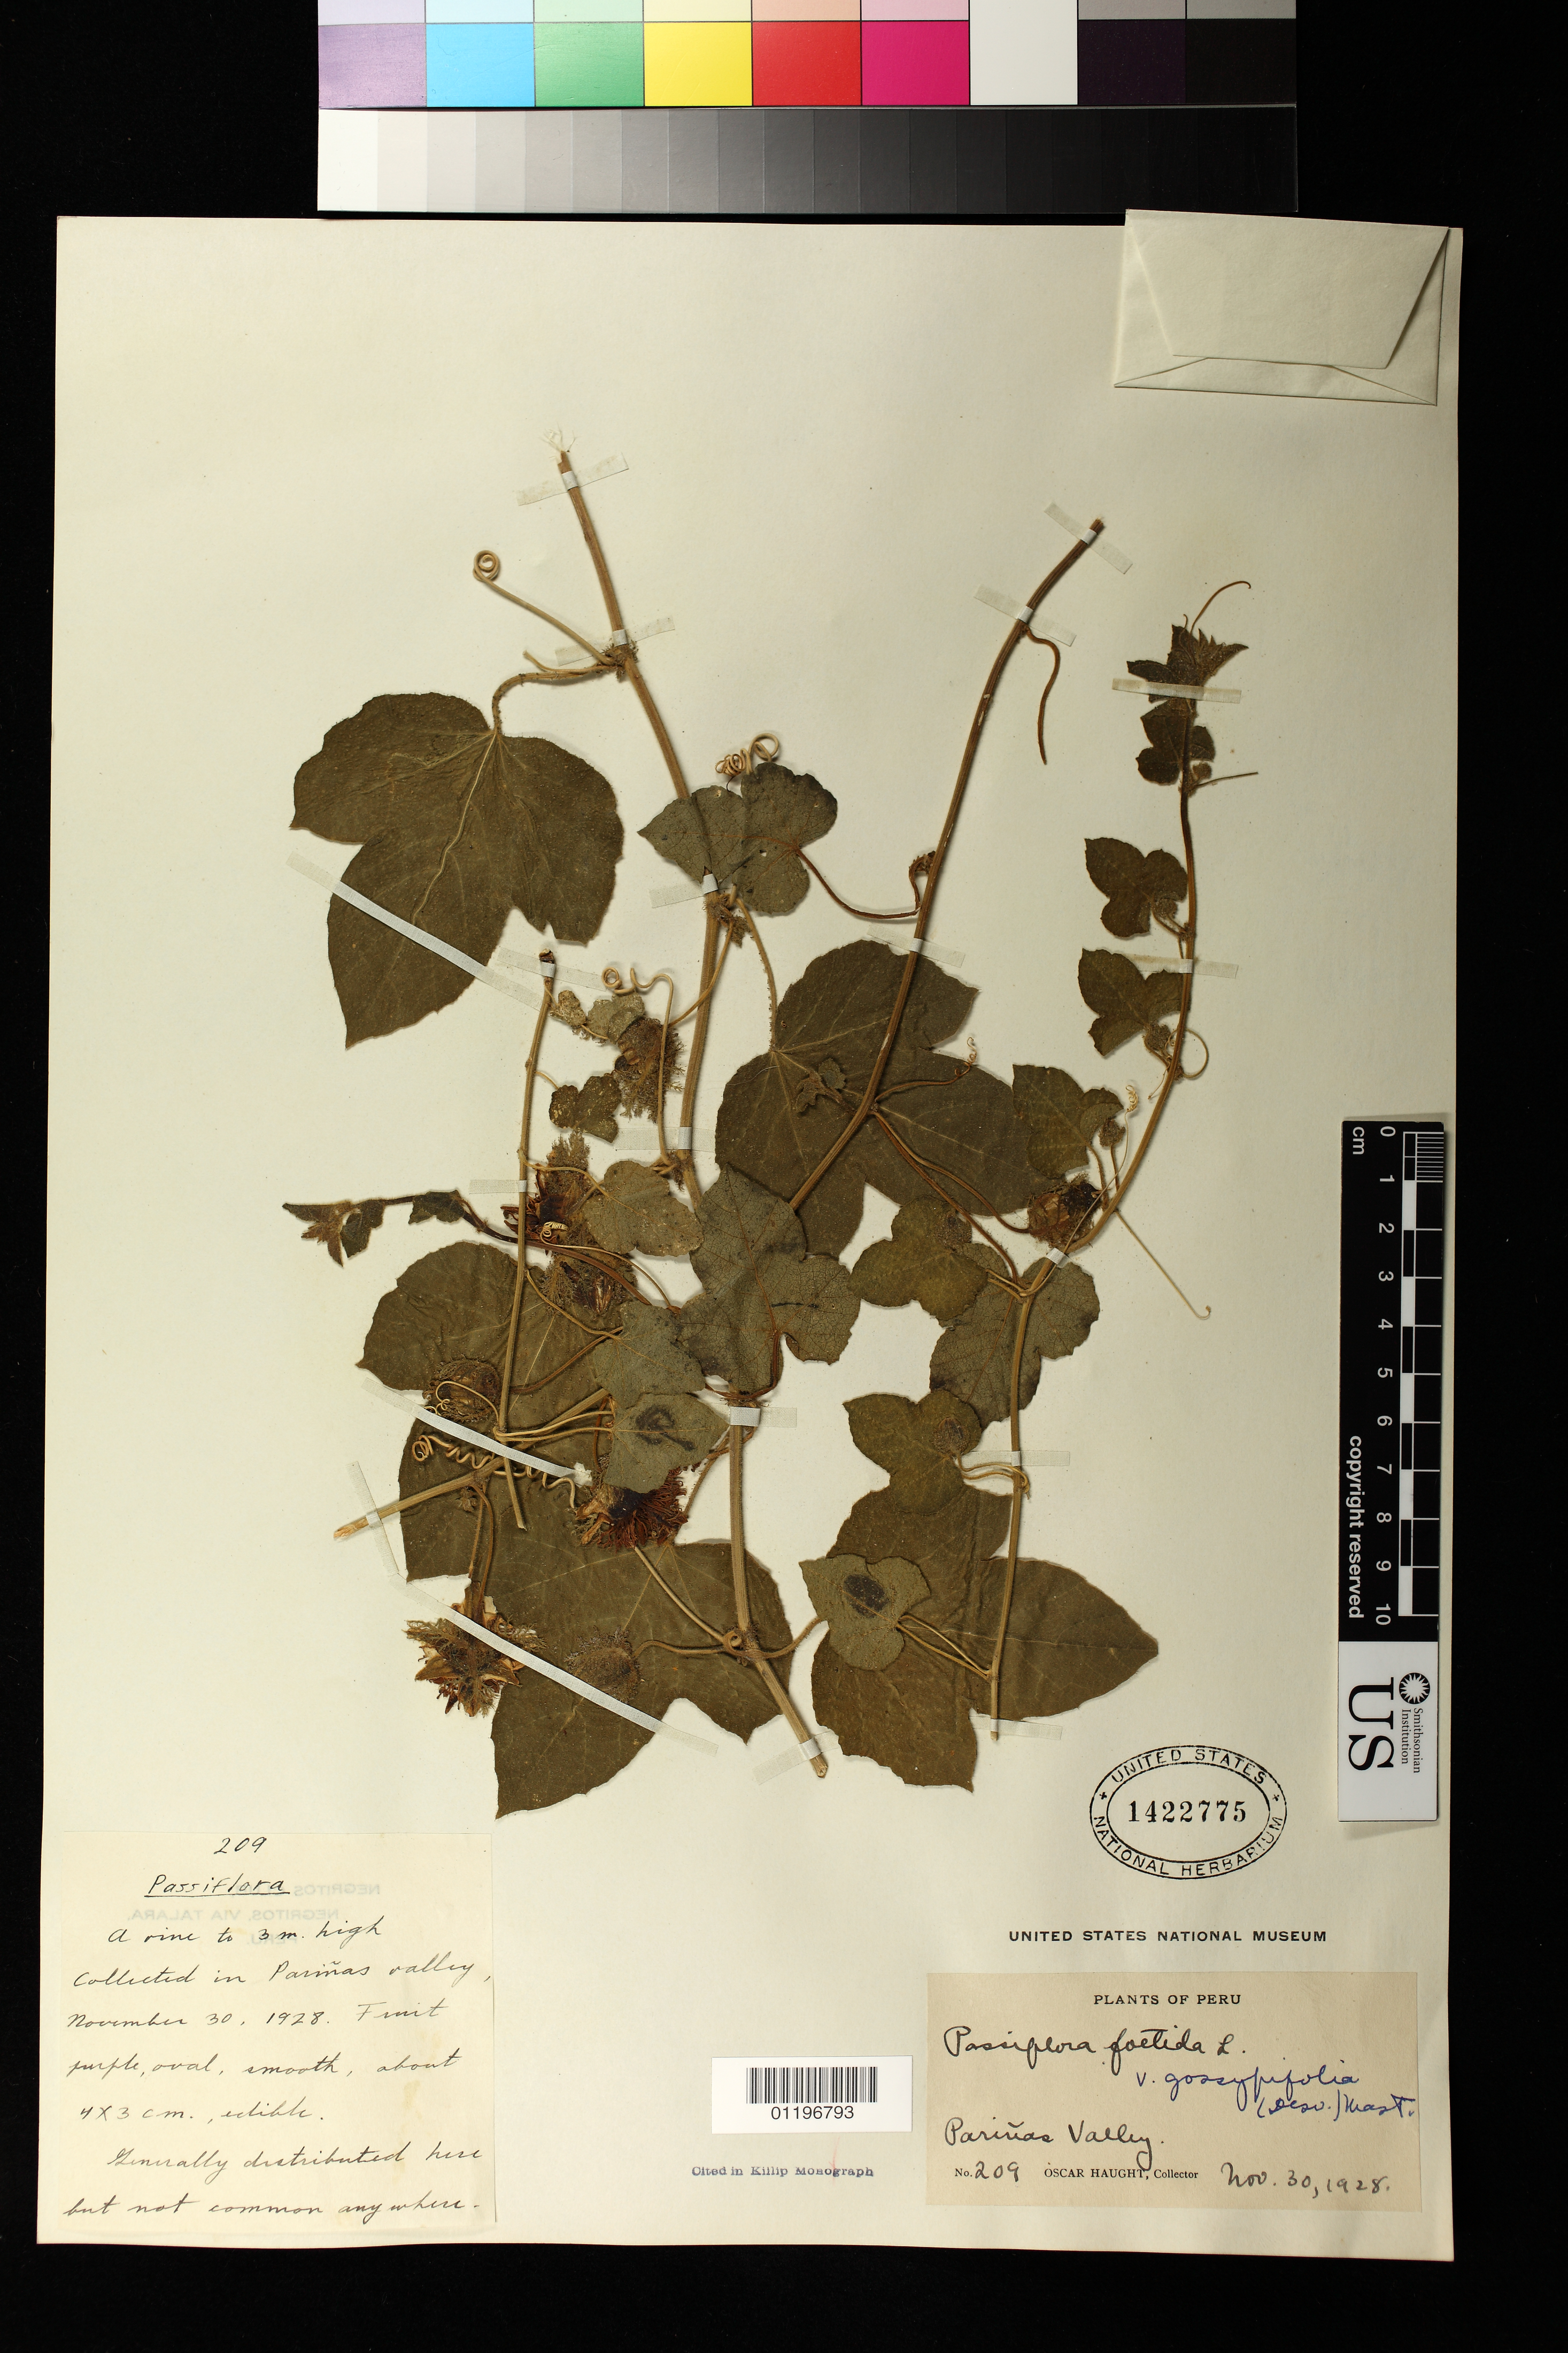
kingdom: Plantae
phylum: Tracheophyta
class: Magnoliopsida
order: Malpighiales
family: Passifloraceae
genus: Passiflora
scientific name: Passiflora foetida var. gossypiifolia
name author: (Desv.) Mast.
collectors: O. L. Haught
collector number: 209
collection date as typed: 30 Nov 1928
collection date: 1928-11-30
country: Peru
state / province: Piura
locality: Pariñas Valley.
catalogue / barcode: US 1422775